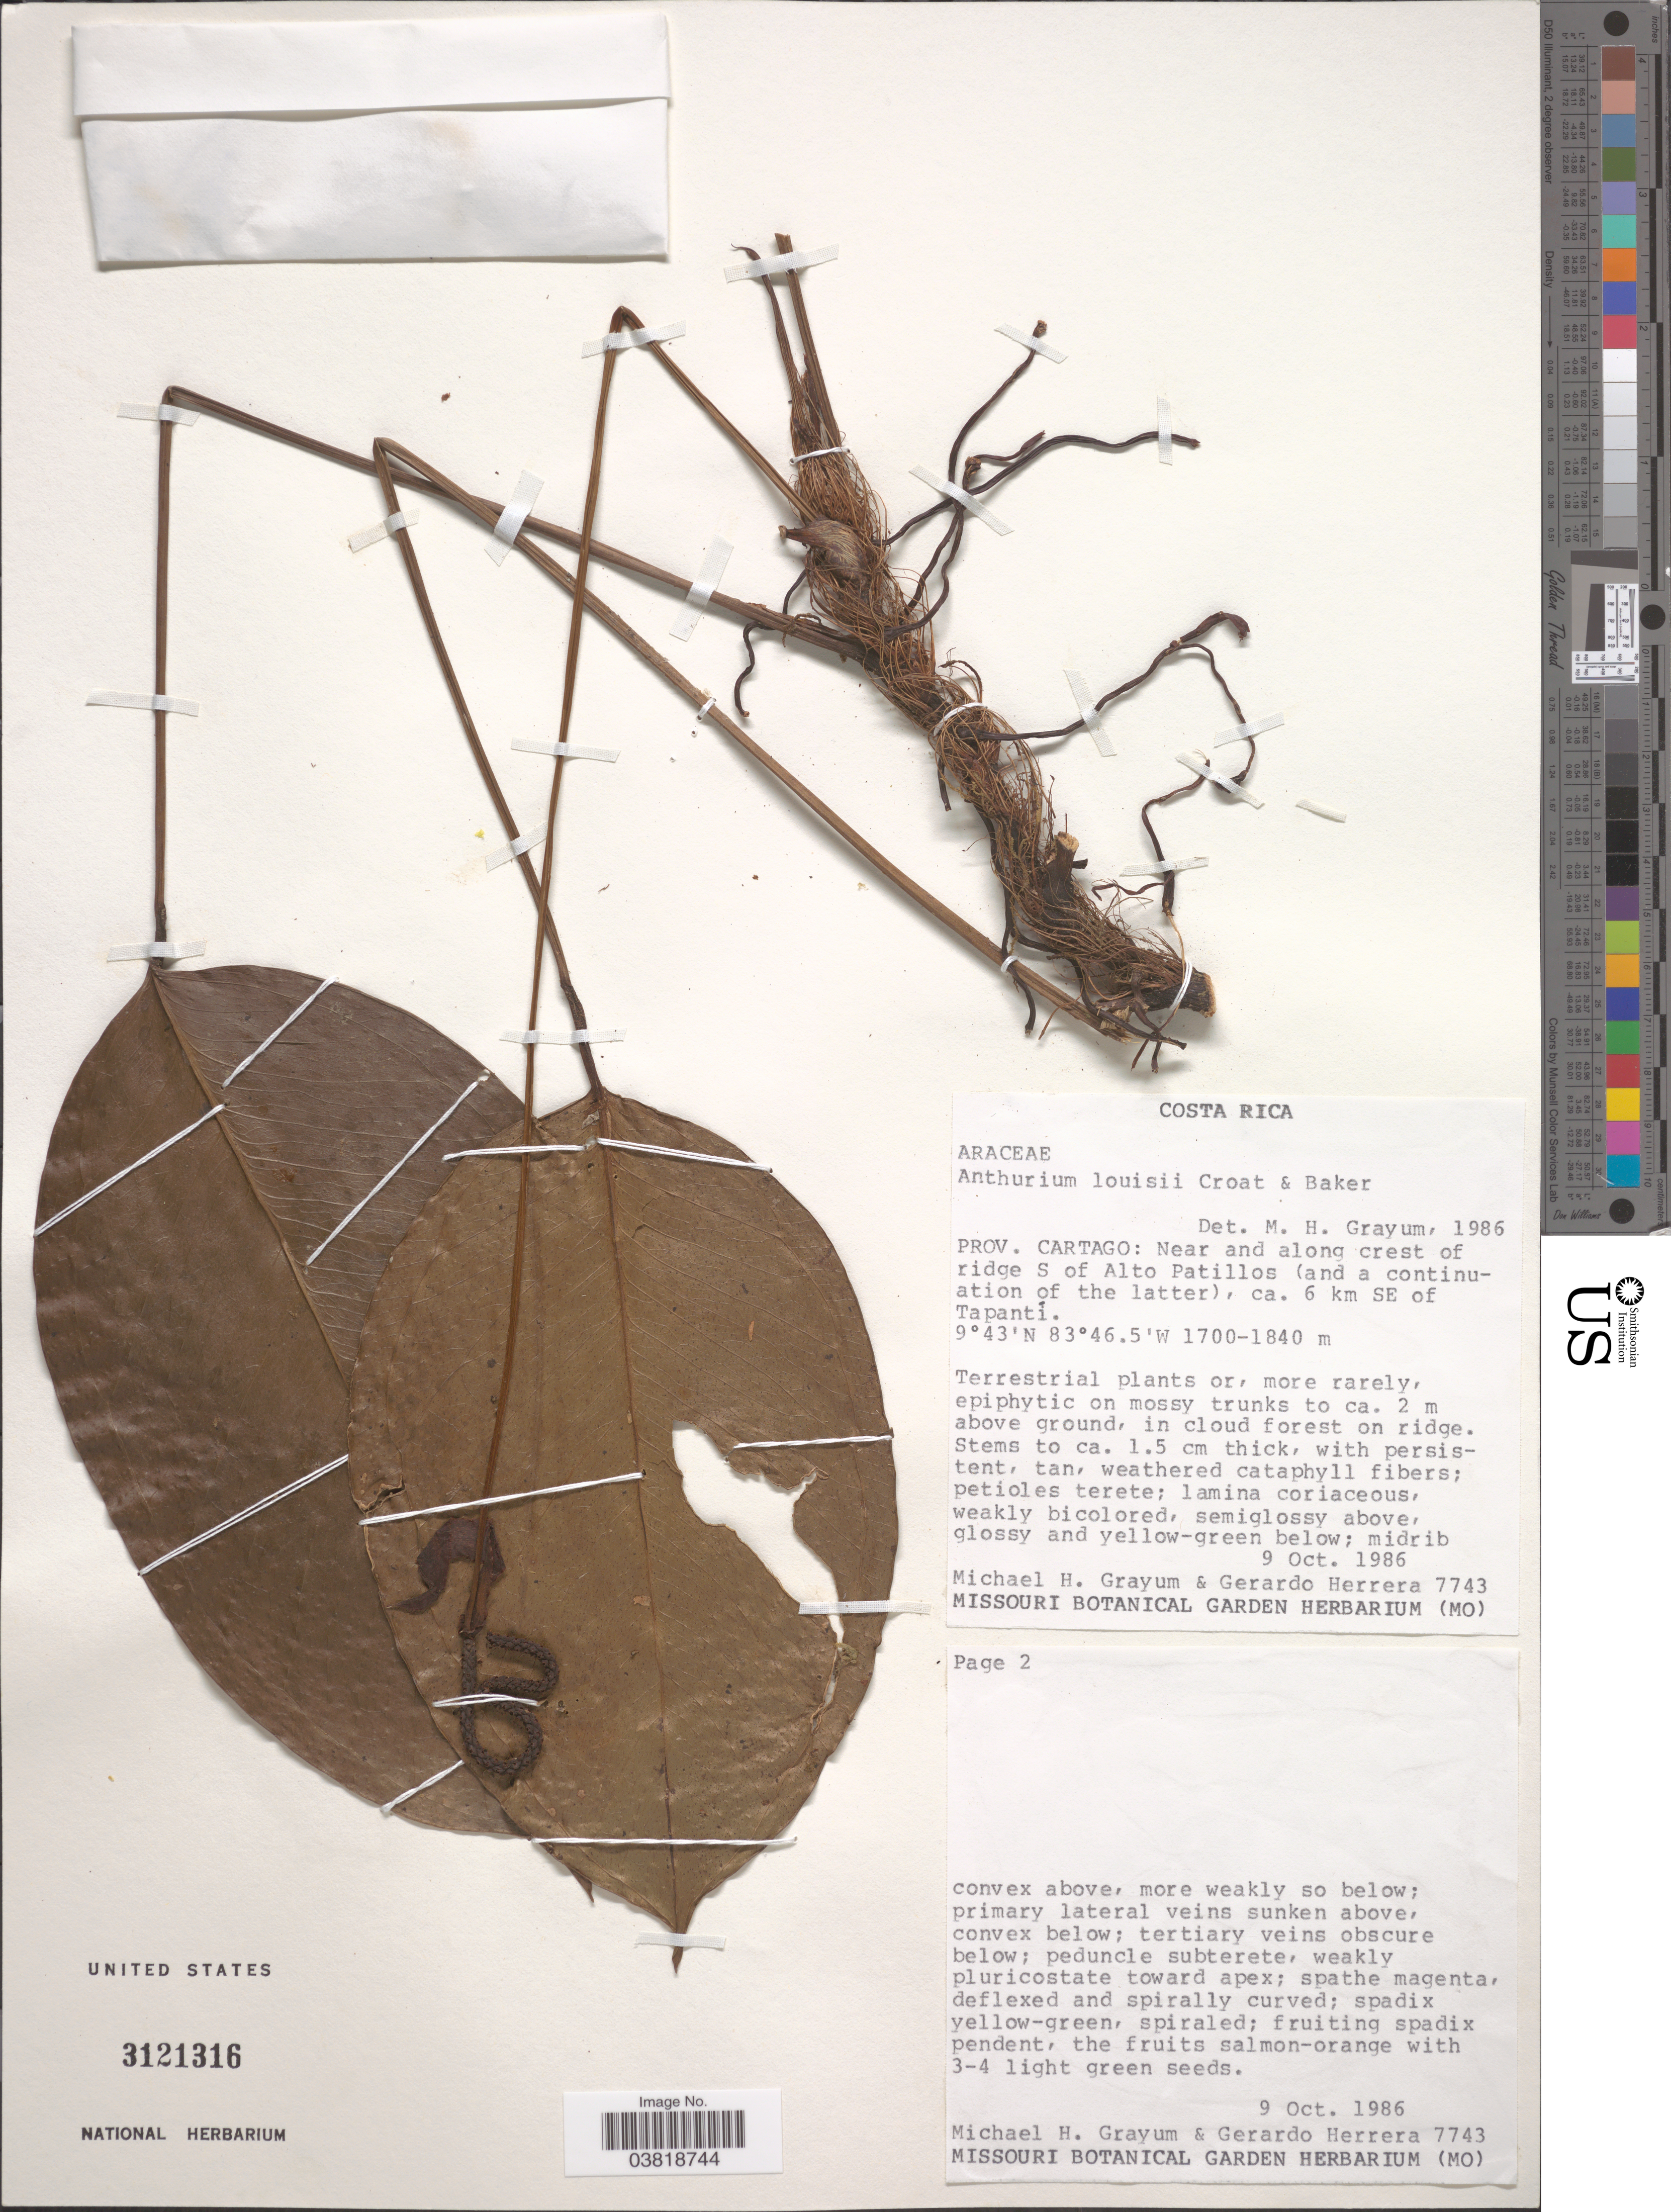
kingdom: Plantae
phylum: Tracheophyta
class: Liliopsida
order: Alismatales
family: Araceae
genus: Anthurium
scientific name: Anthurium louisii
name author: Croat & R.A. Baker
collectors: M. H. Grayum & G. Herrera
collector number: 7743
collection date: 1986-10-09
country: Costa Rica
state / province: Cartago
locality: Near and along crest of ridge S of Alto Patillos (and a continuation of the latter), ca. 6 km SE of Tapantí.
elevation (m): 1700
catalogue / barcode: US 3121316